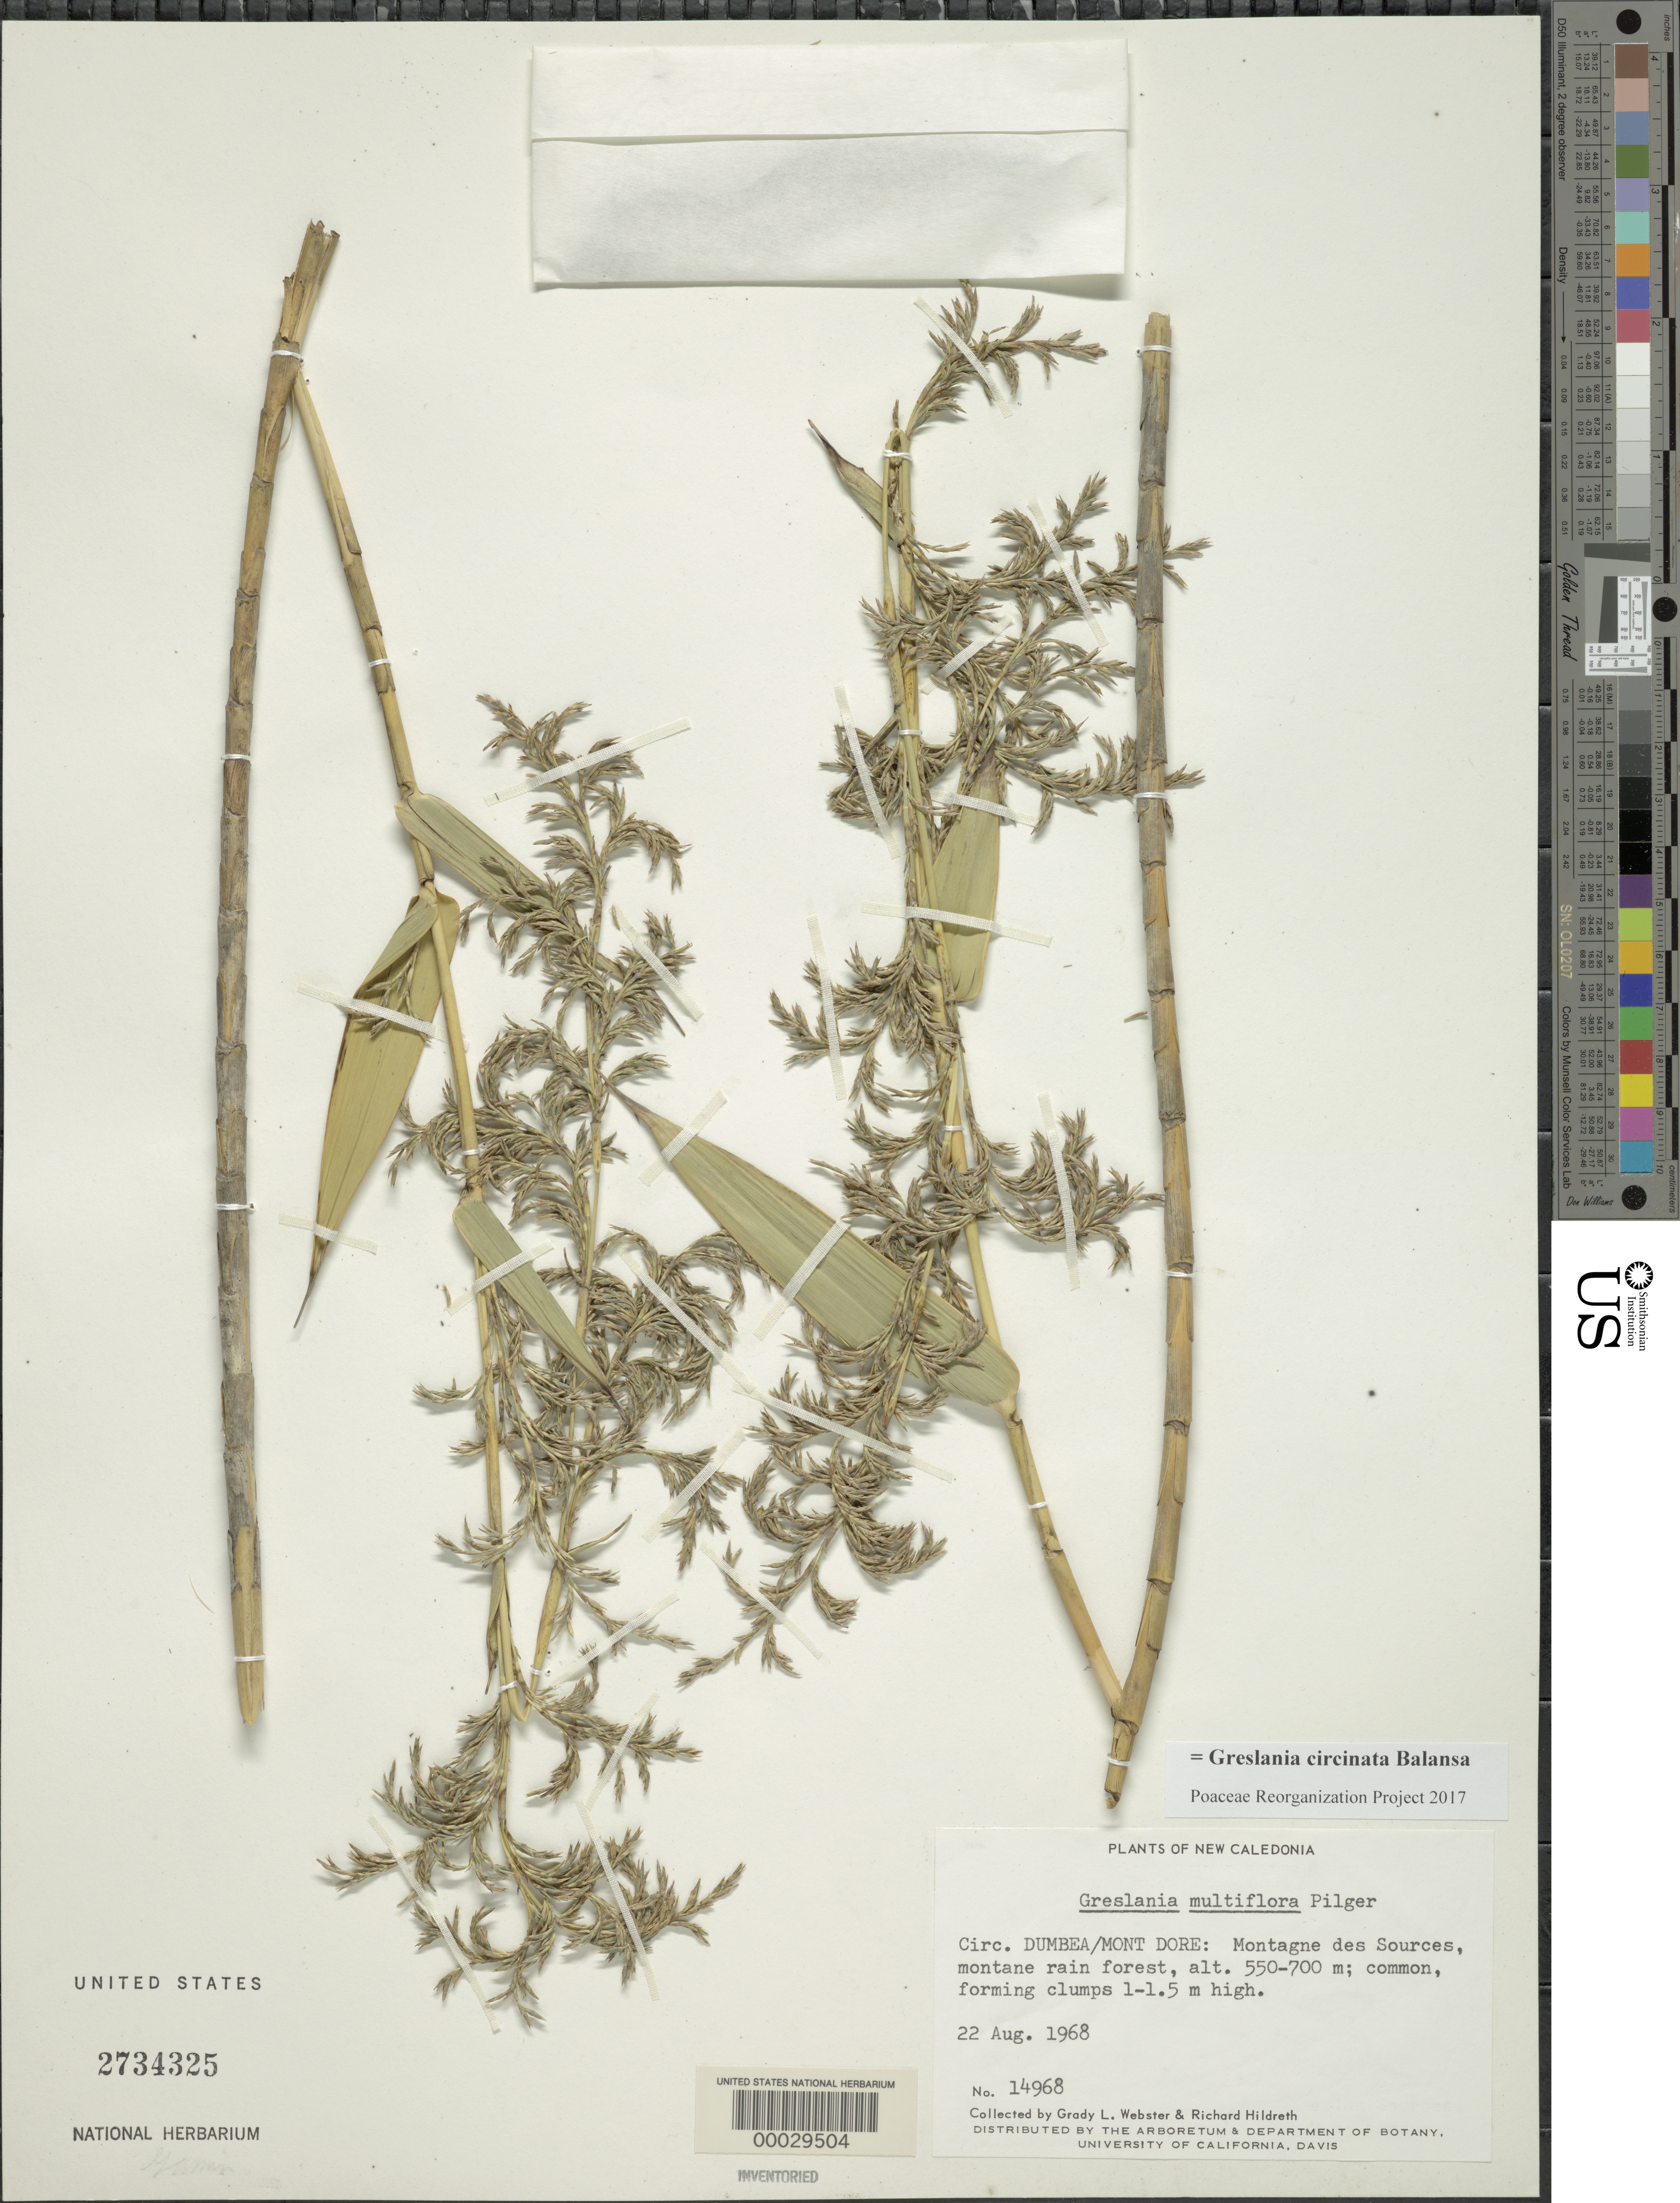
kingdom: Plantae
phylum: Tracheophyta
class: Liliopsida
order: Poales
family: Poaceae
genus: Greslania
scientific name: Greslania circinata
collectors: G. L. Webster & R. Hildreth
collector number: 14968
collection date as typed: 22 Aug 1968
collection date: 1968-08-22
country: New Caledonia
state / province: Sud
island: New Caledonia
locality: Dumbea/Mont Dore-Montagne des Sources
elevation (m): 550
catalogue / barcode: US 2734325